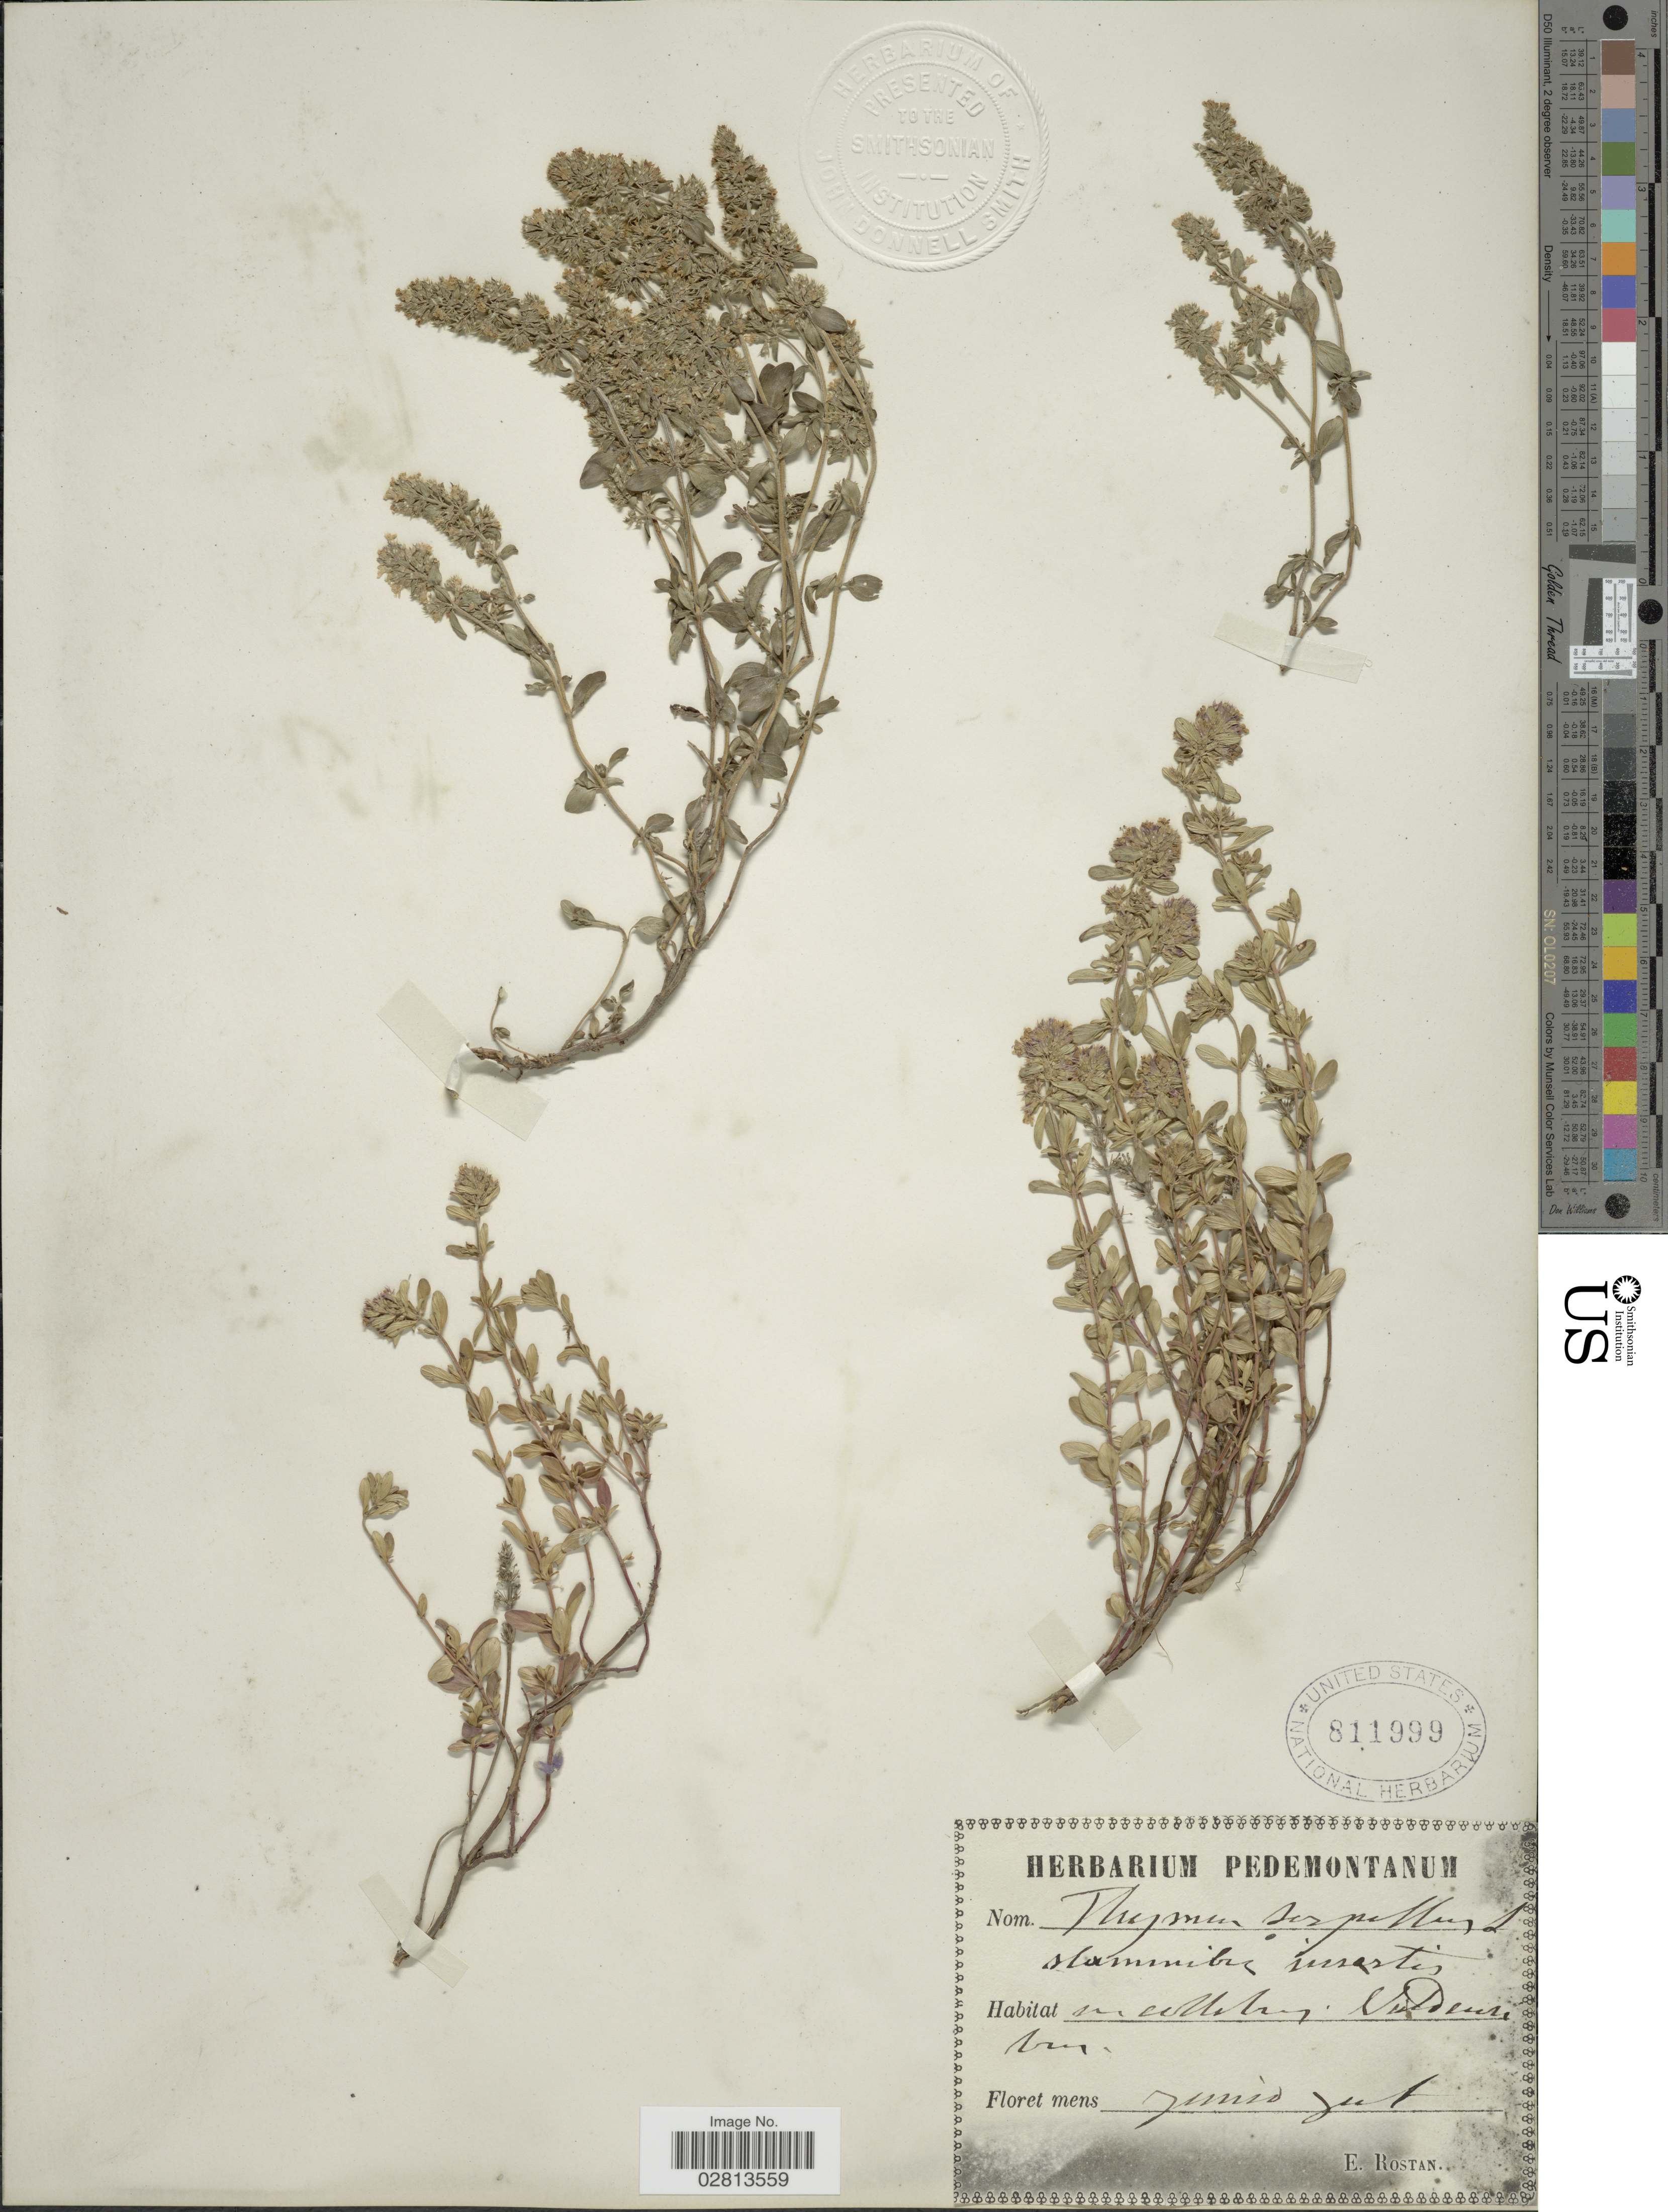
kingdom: Plantae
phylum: Tracheophyta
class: Magnoliopsida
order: Lamiales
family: Lamiaceae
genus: Thymus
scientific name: Thymus serpyllum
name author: L.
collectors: E. Rostan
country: Italy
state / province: Piedmont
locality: [illegible text] Valdian.[interpreted]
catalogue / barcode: US 811999